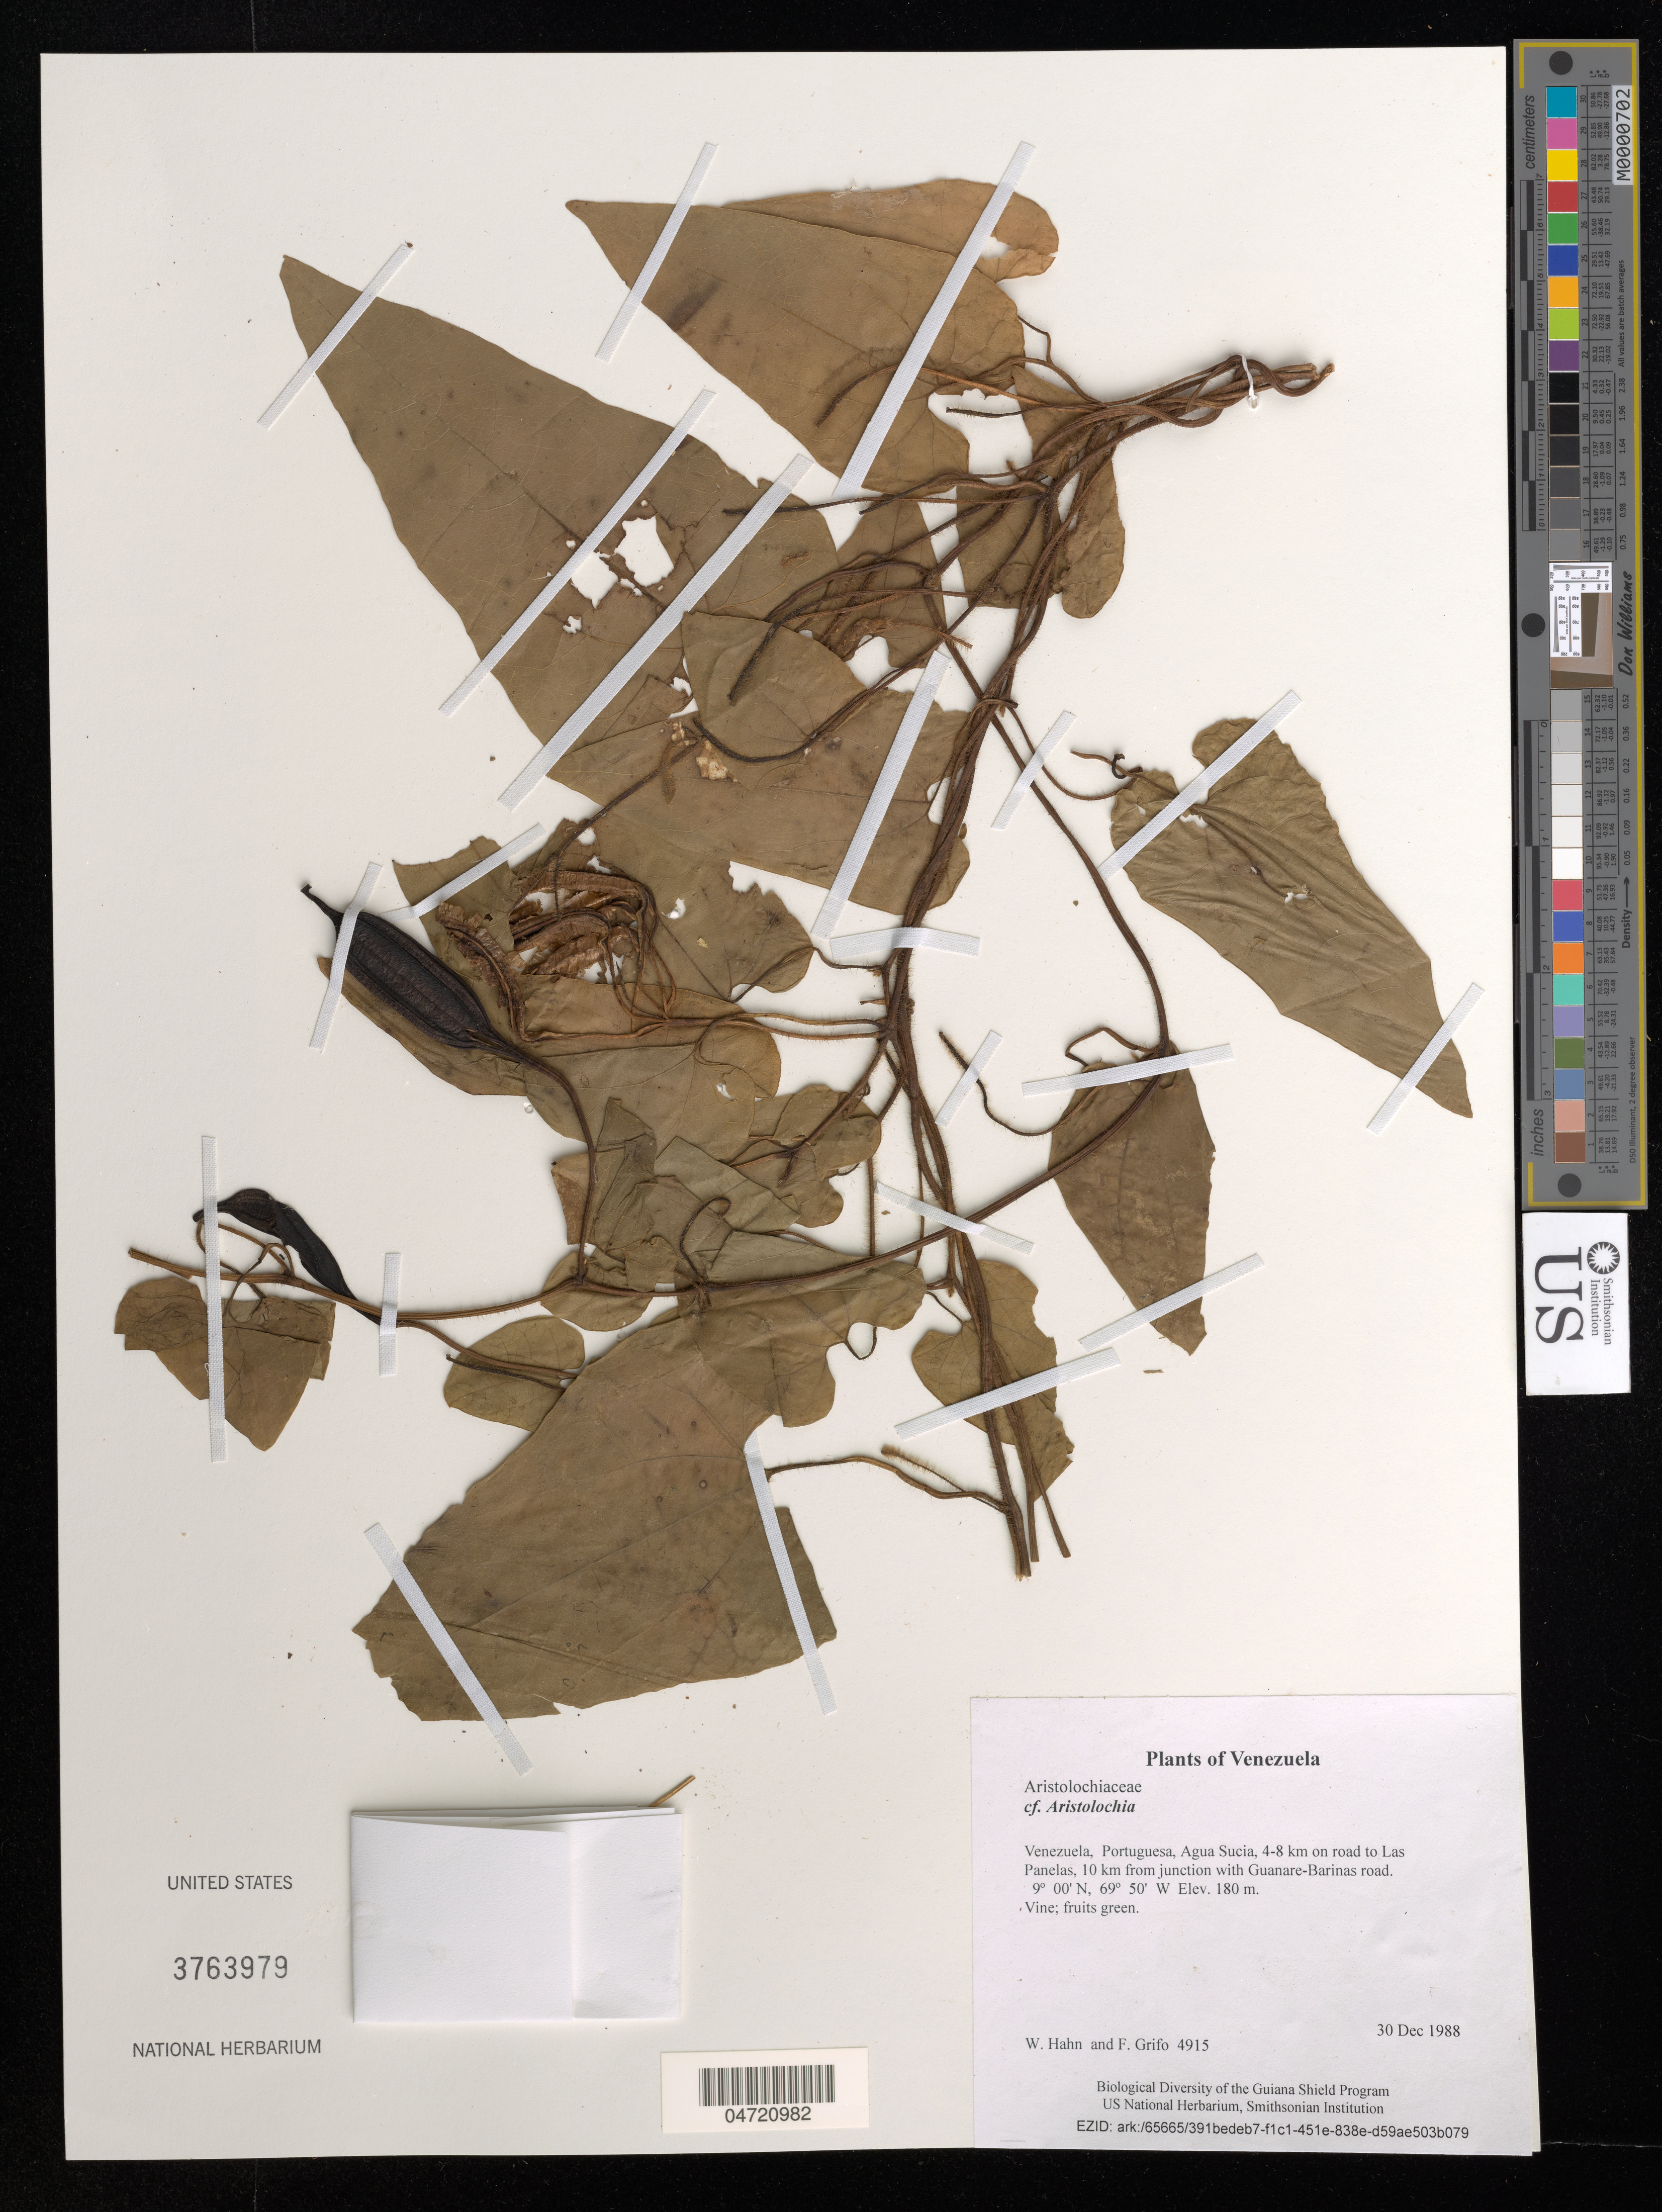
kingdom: Plantae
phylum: Tracheophyta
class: Magnoliopsida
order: Piperales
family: Aristolochiaceae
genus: Aristolochia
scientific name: Aristolochia sp.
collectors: W. Hahn & F. Grifo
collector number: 4915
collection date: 1988-12-30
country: Venezuela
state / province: Portuguesa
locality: Agua Sucia, 4-8 km on road to Las Panelas, 10 km from junction with Guanare-Barinas road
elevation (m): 180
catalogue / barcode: US 3763979